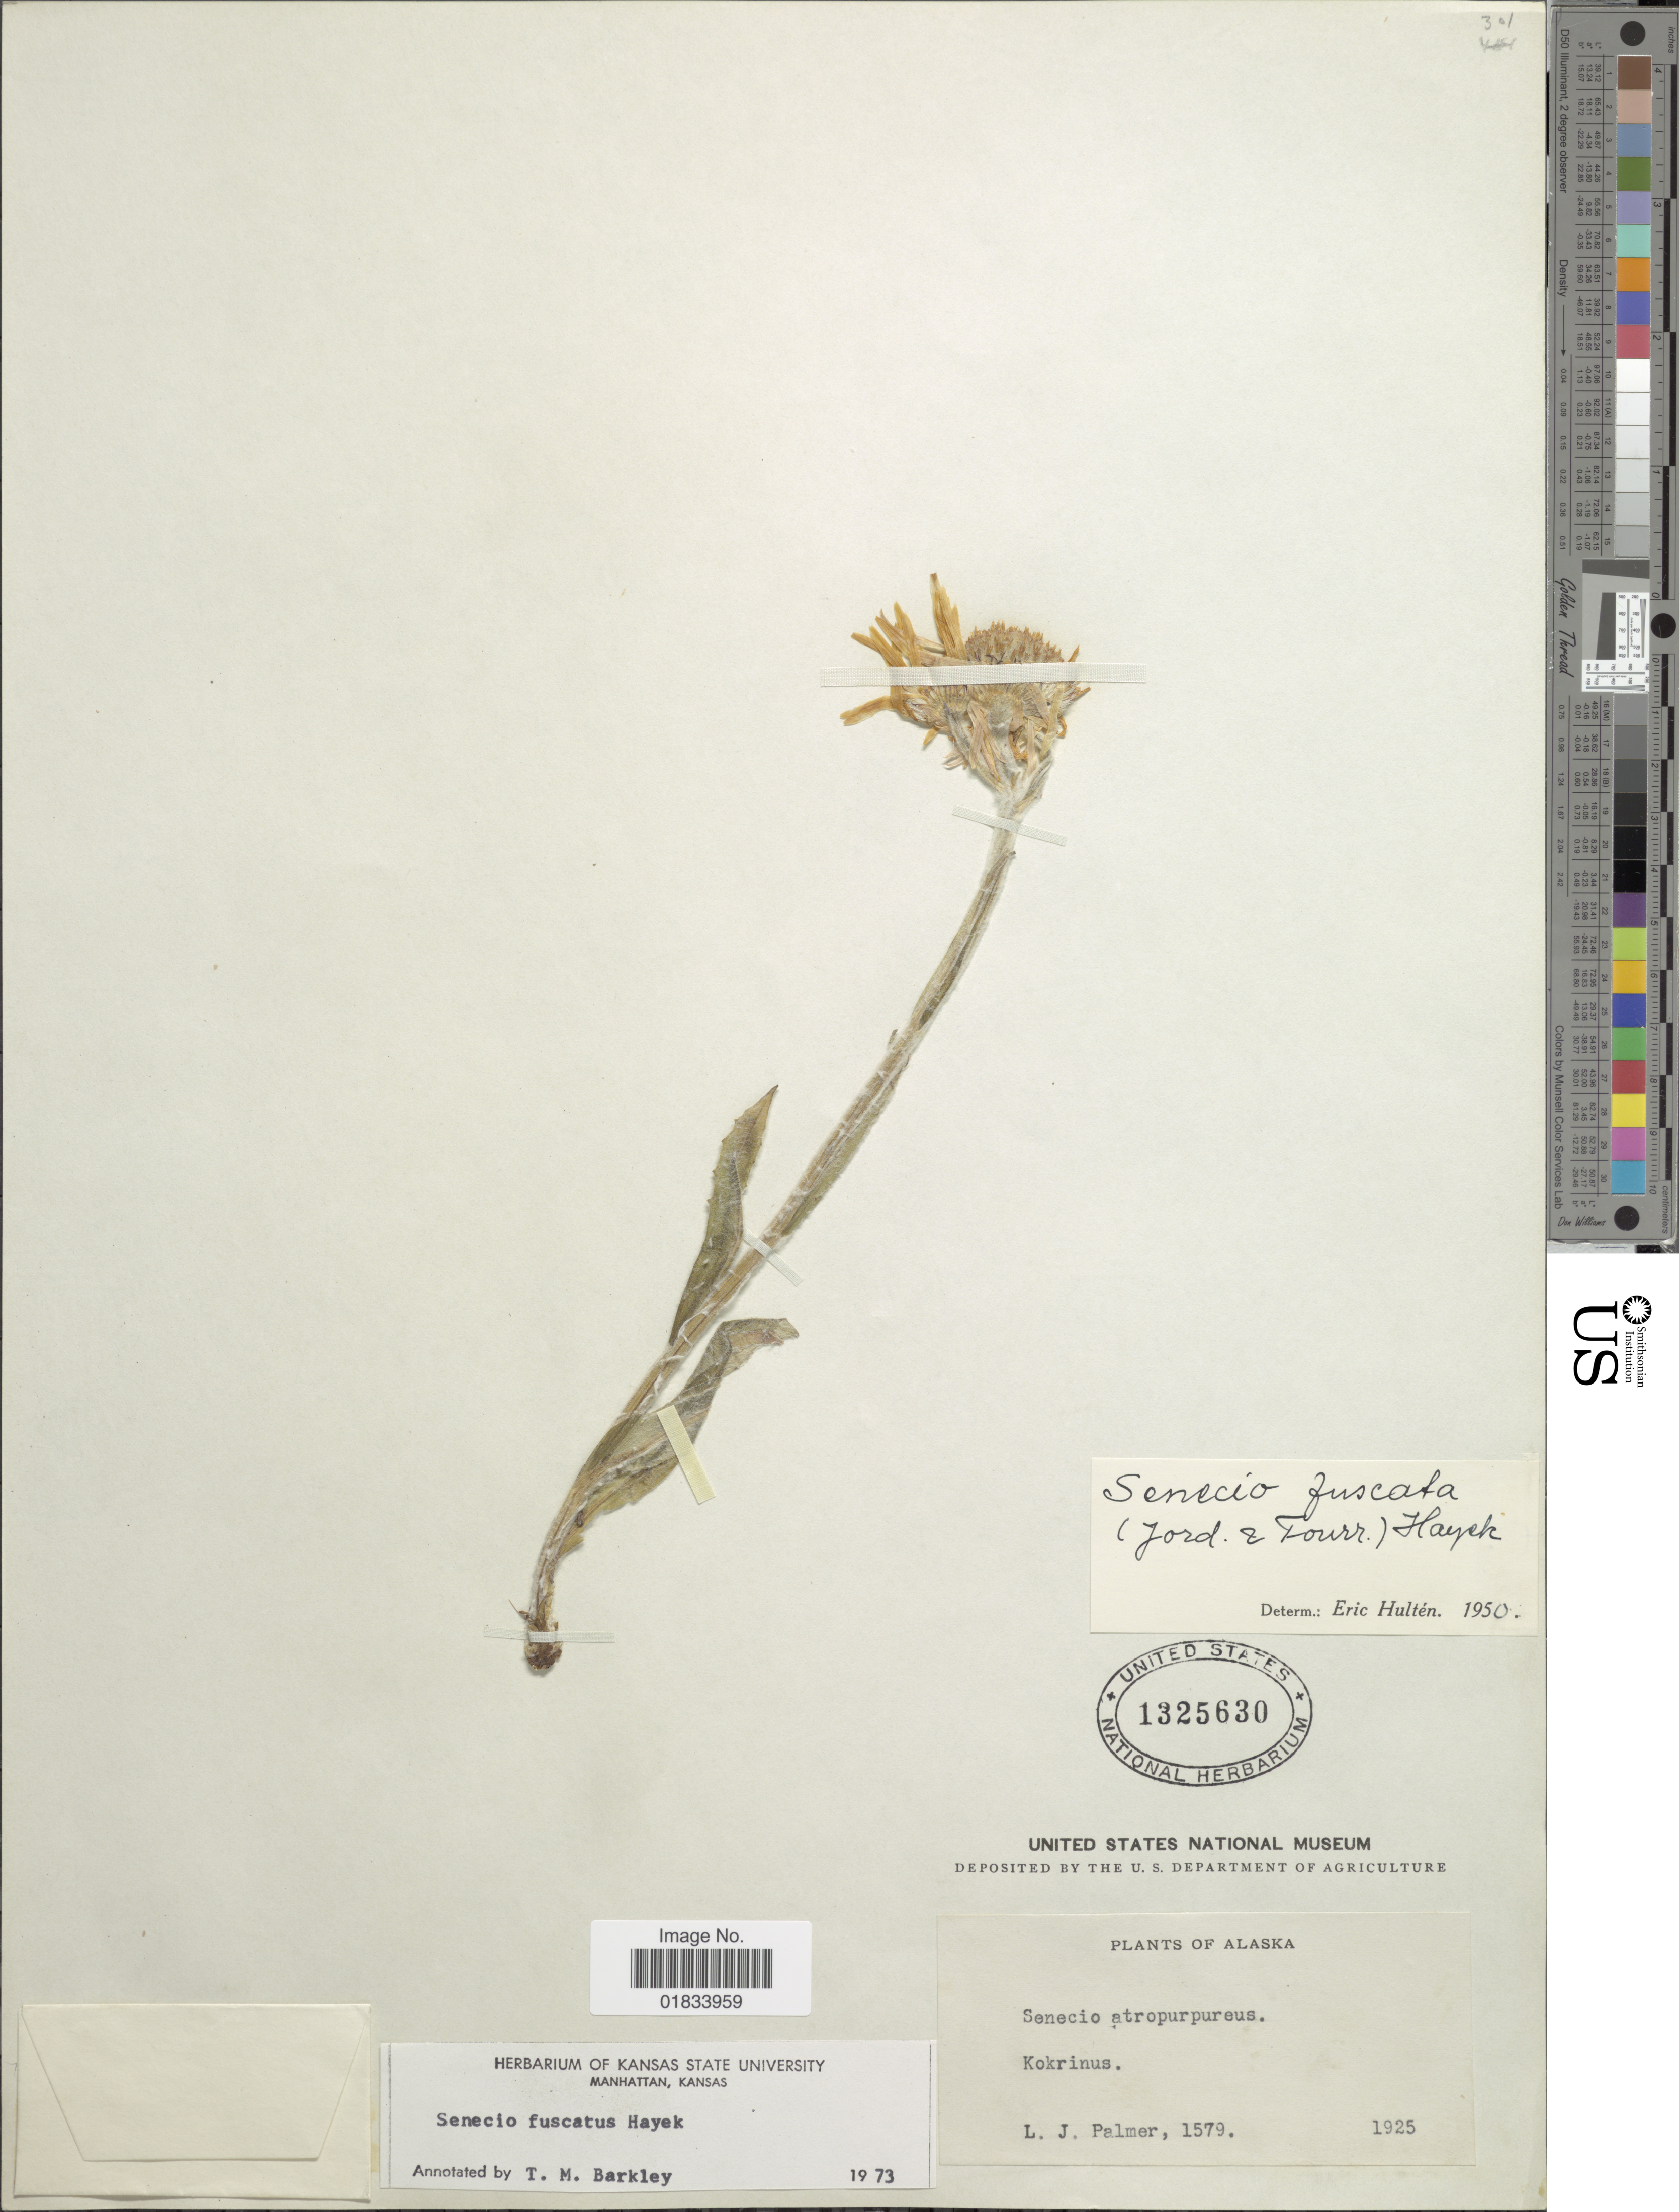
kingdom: Plantae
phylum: Tracheophyta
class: Magnoliopsida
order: Asterales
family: Asteraceae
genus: Senecio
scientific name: Senecio fuscatus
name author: (Jord. & Fourr.) Hayek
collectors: L. J. Palmer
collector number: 1579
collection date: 1925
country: United States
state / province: Alaska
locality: Kokrinus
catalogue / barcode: US 1325630